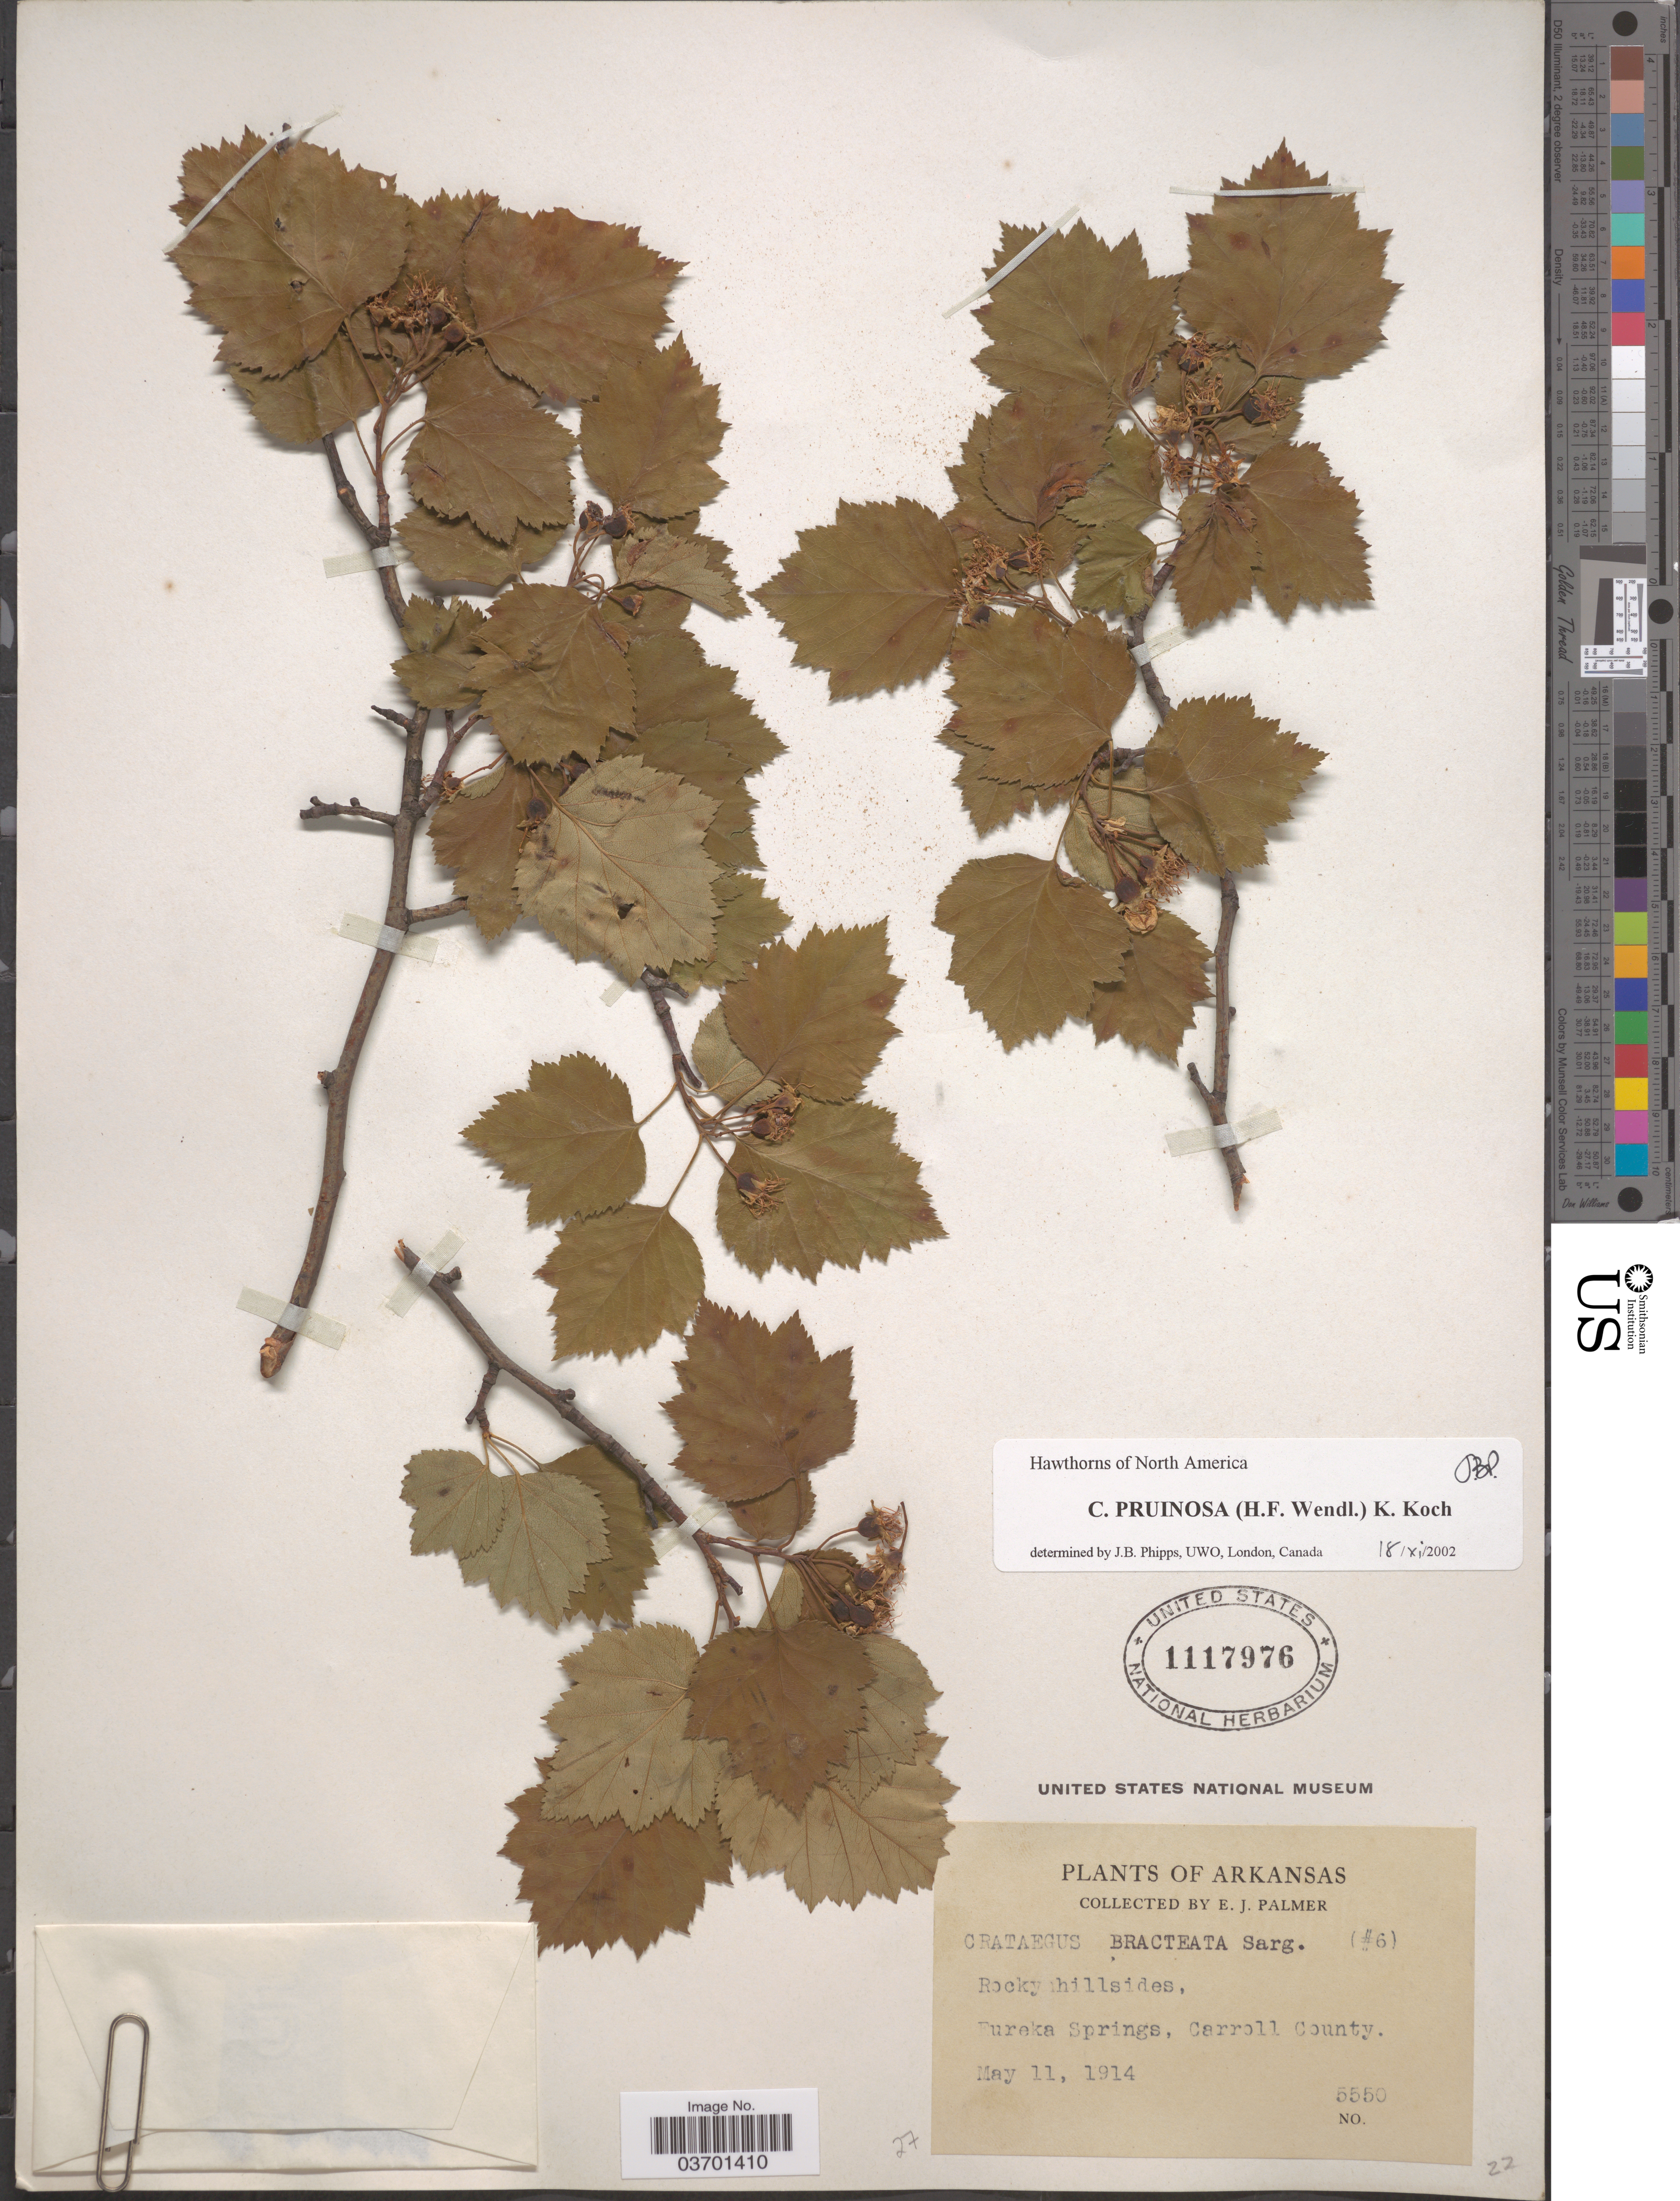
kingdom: Plantae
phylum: Tracheophyta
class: Magnoliopsida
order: Rosales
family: Rosaceae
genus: Crataegus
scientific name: Crataegus pruinosa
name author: (H.L. Wendl.) K. Koch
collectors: E. J. Palmer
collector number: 5550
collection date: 1914-05-11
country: United States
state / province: Arkansas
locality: Eureka Springs, Carroll County.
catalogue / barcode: US 1117976